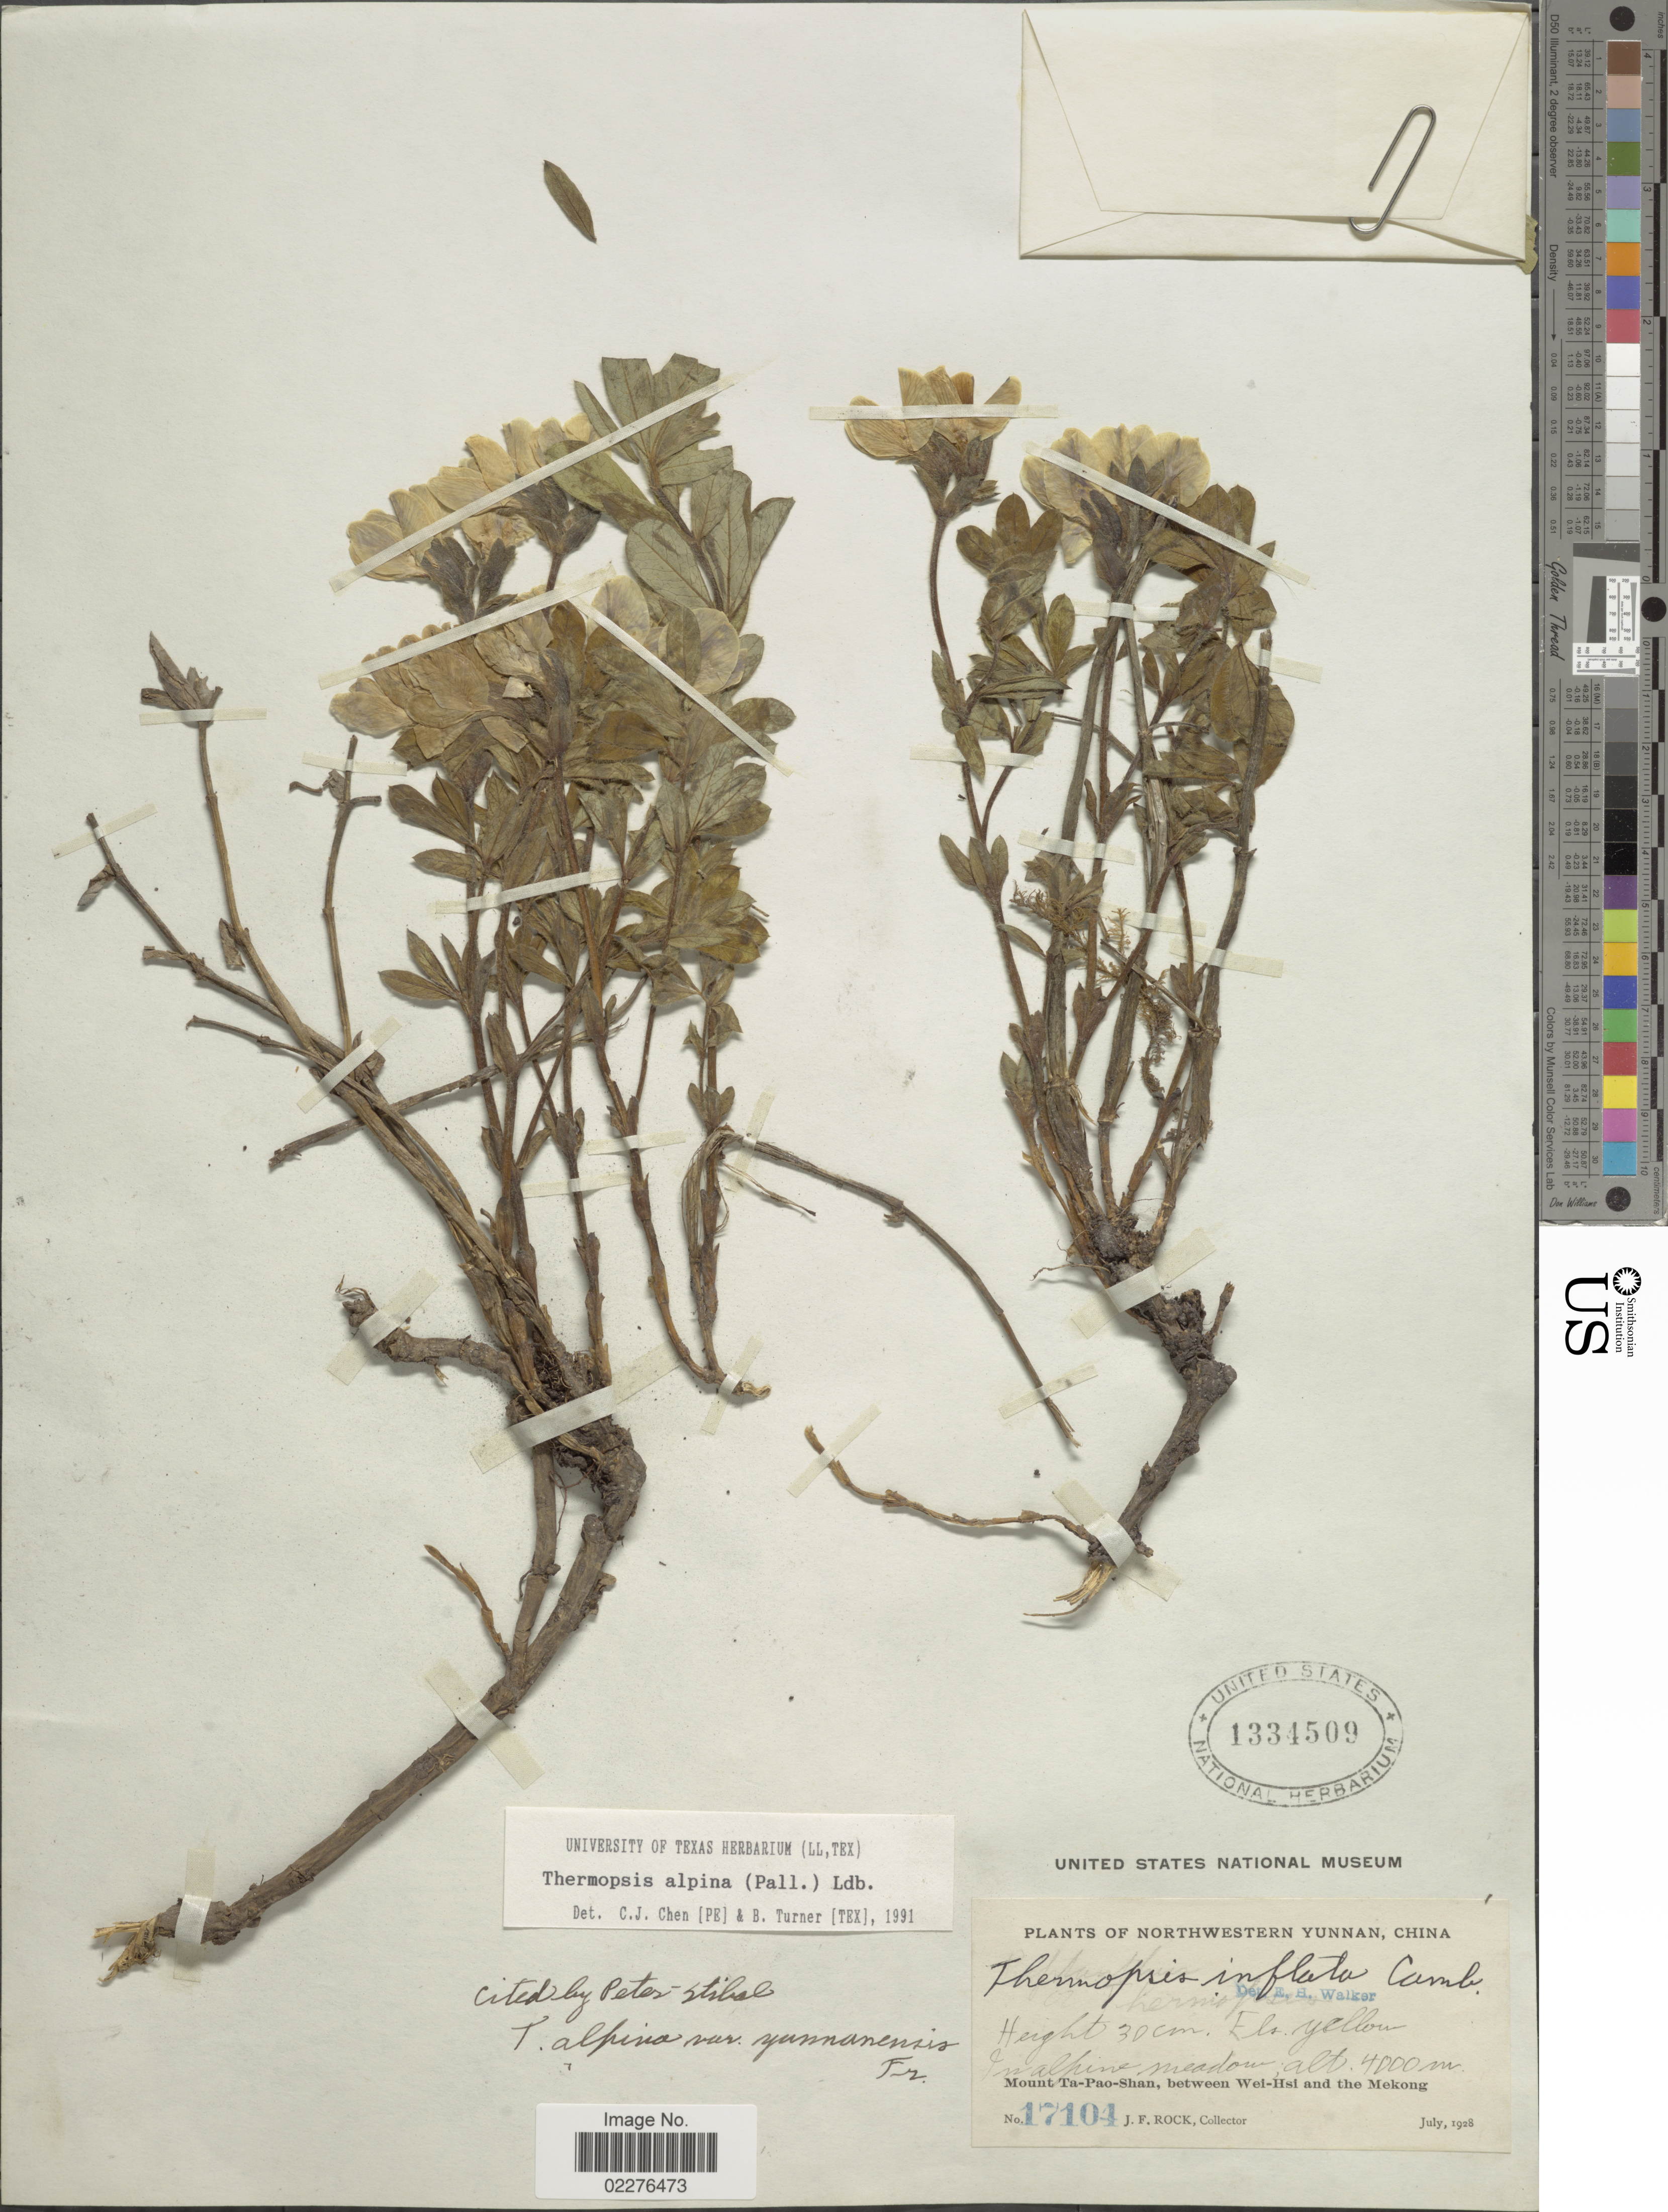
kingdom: Plantae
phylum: Tracheophyta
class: Magnoliopsida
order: Fabales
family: Fabaceae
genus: Thermopsis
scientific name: Thermopsis alpina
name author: (Pall.) Ledeb.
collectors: J. Rock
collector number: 17104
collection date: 1928-07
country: China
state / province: Yunnan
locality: Northwestern Yunnan, In alpine meadow, Mount Ta-Pao-Shan, between Wei-Hsi and the Mekong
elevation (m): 4000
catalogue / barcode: US 1334509